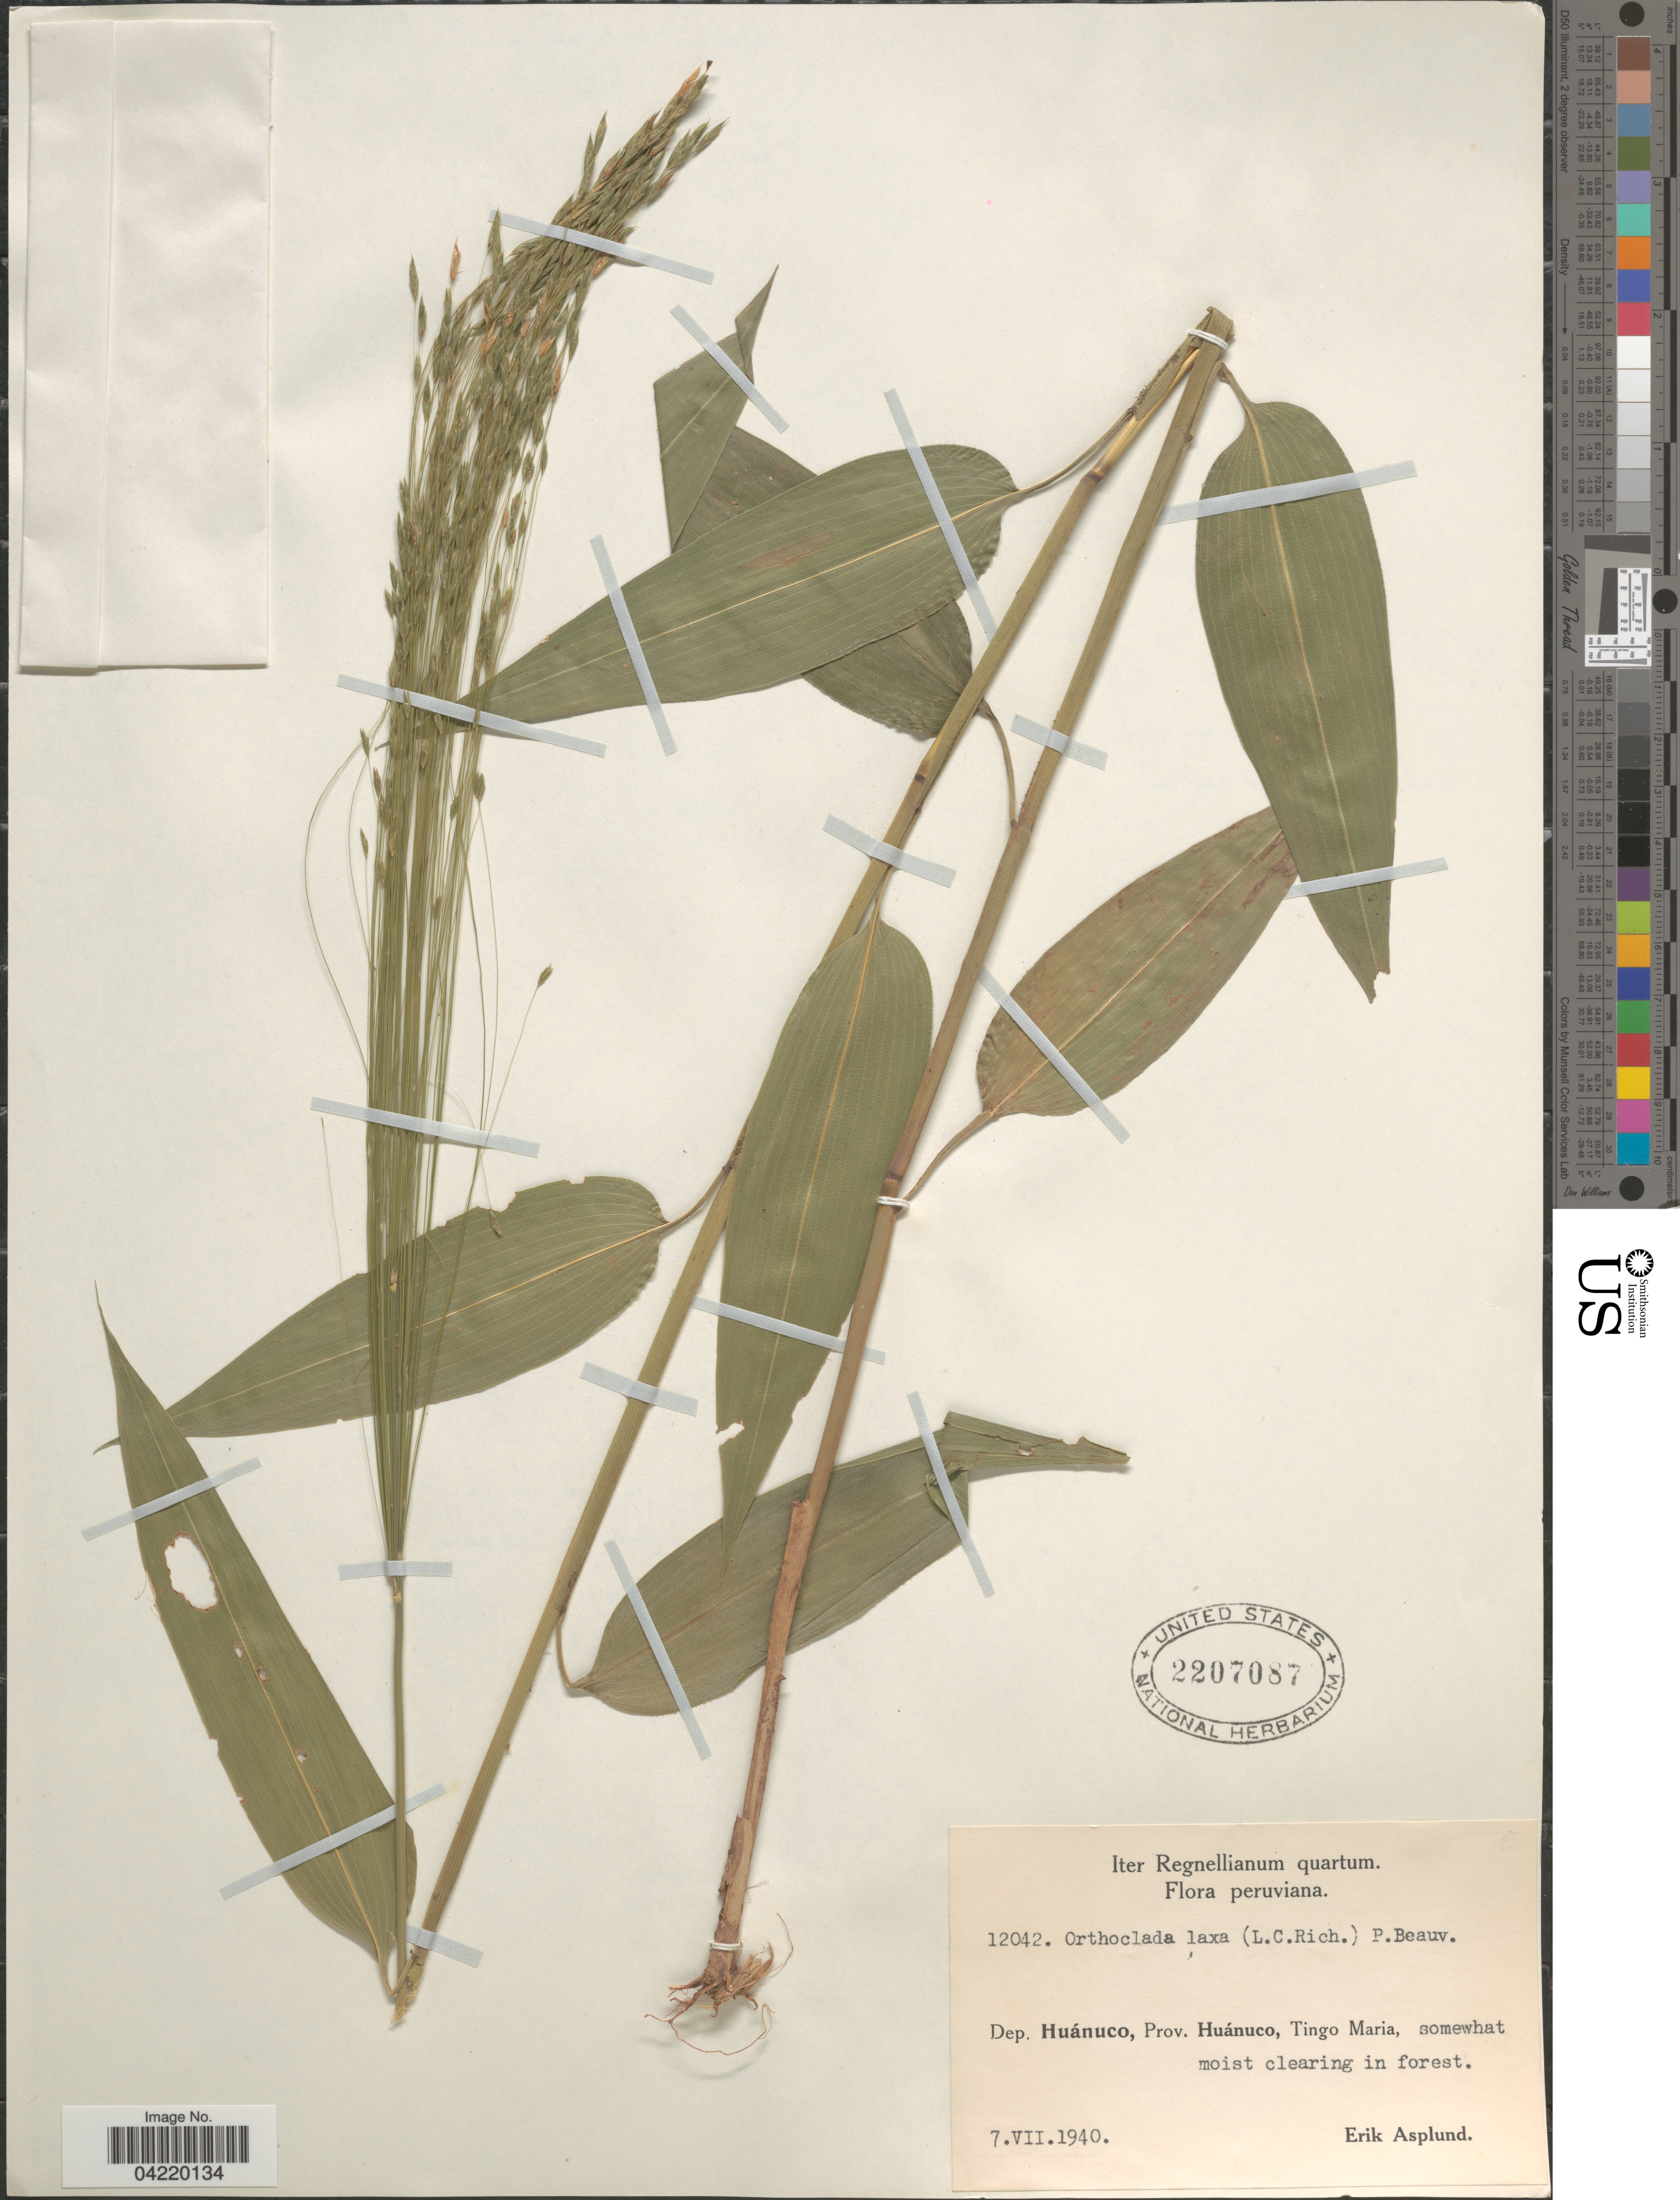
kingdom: Plantae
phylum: Tracheophyta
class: Liliopsida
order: Poales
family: Poaceae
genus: Orthoclada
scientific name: Orthoclada laxa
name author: P. Beauv.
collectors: E. Asplund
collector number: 12042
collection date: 1940-07-07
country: Peru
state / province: Huánuco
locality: Iter Regnellianum quartum. Peruviana. Dep. Huánuco, Prov. Huánuco, Tingo Maria, somewhat moist clearing in forest.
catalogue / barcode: US 2207087